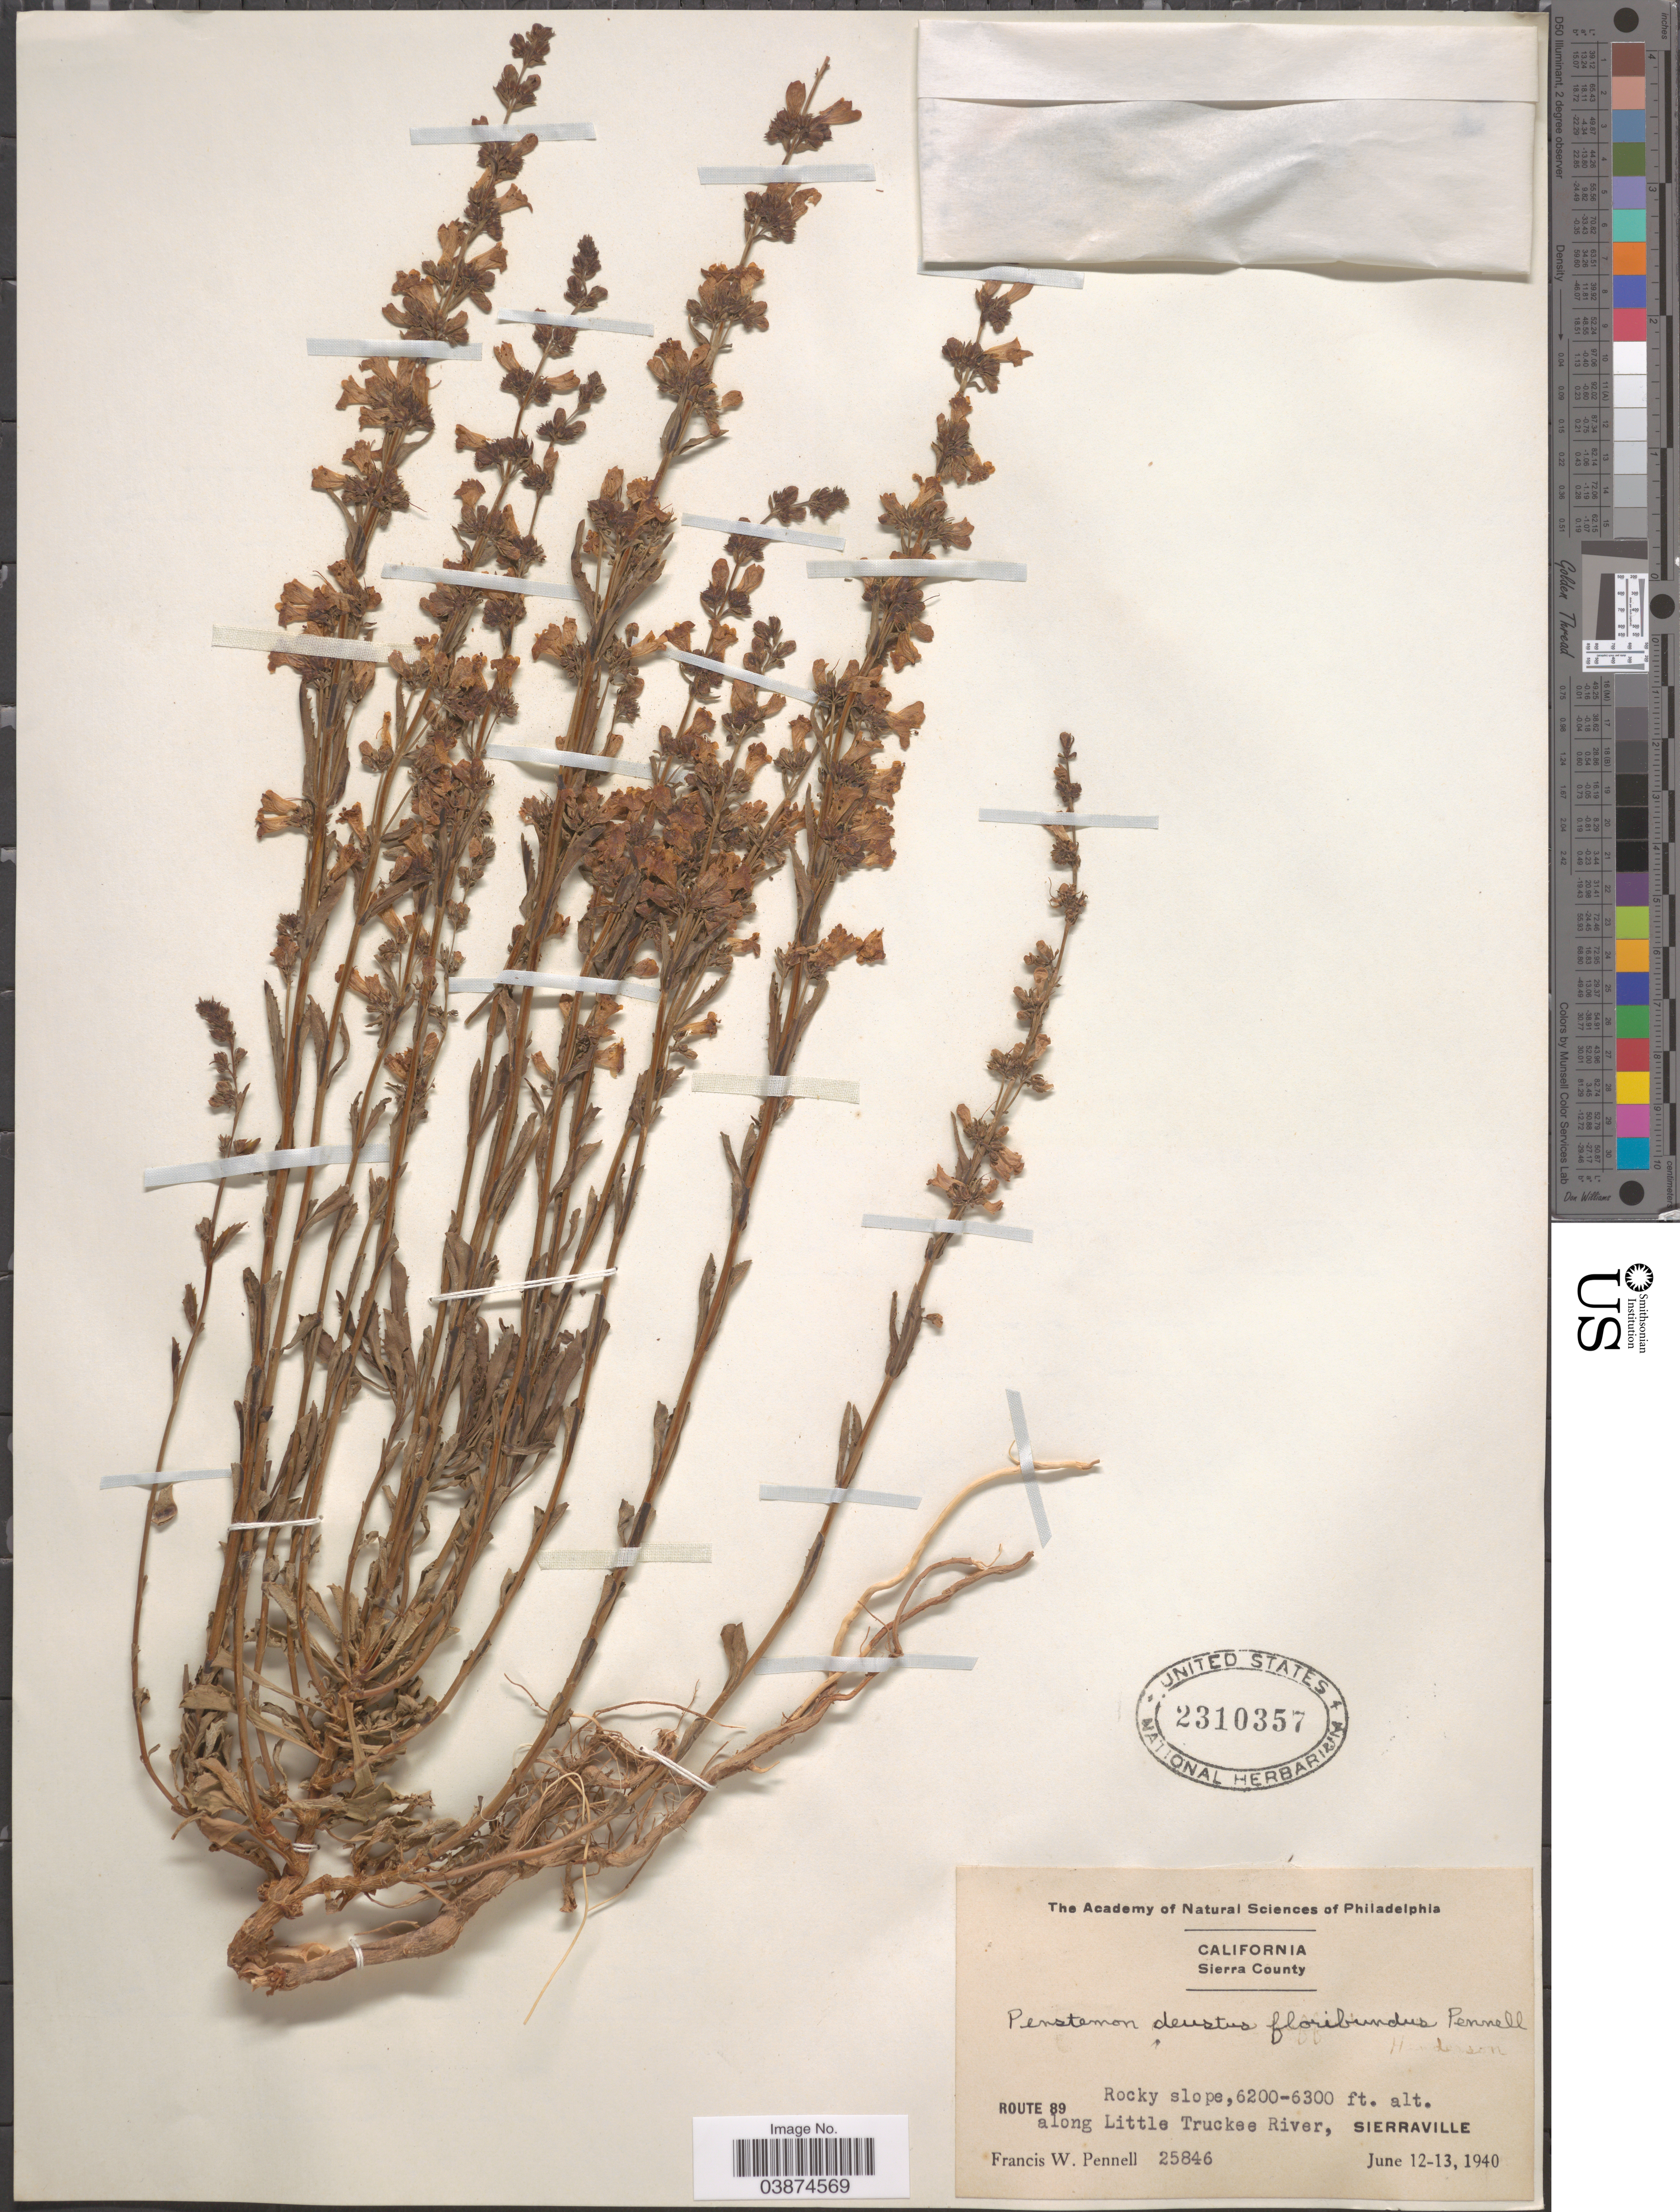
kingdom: Plantae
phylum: Tracheophyta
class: Magnoliopsida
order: Lamiales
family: Plantaginaceae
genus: Penstemon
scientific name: Penstemon deustus var. floribundus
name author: Pennell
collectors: F. W. Pennell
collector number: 25846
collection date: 1940-06-12/1940-06-13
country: United States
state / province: California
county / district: Sierra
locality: Sierra County. Route 89. Along Little Truckee River, Sierraville.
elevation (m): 1890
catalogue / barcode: US 2310357